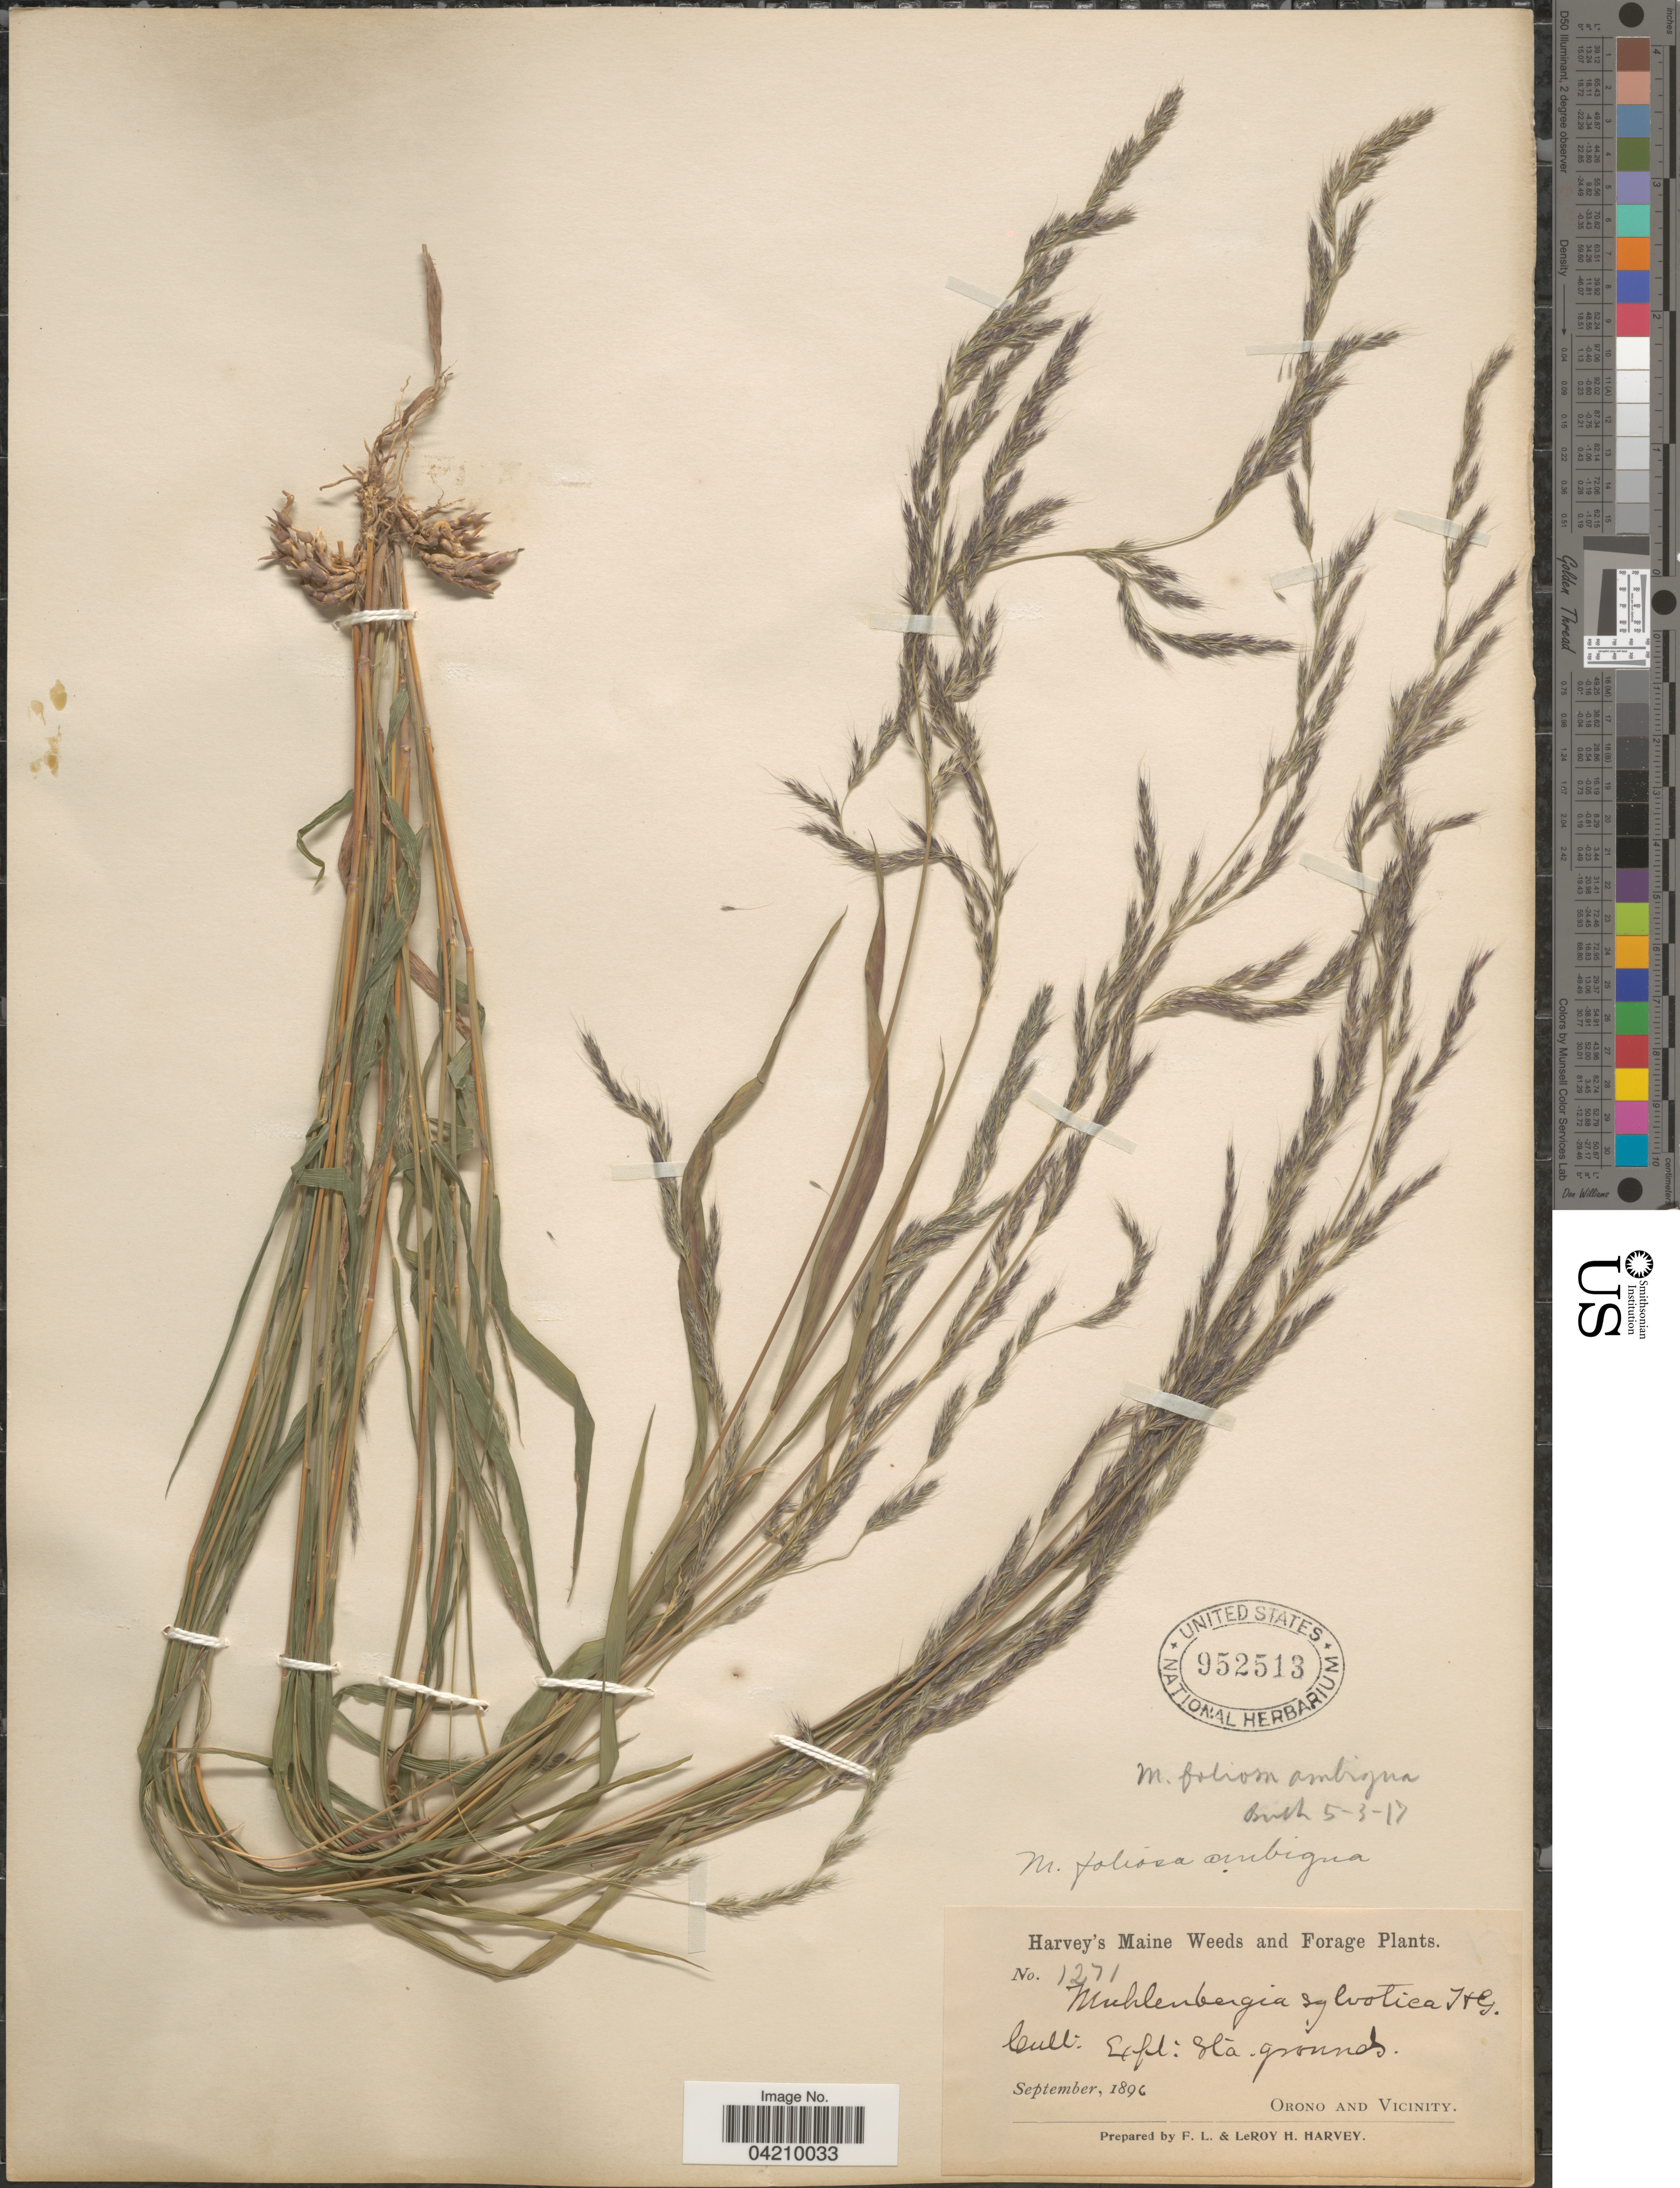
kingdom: Plantae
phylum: Tracheophyta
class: Liliopsida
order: Poales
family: Poaceae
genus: Muhlenbergia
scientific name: Muhlenbergia mexicana var. filiformis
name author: (Torr.) Scribn.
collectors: F. L. Harvey & L. H. Harvey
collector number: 1271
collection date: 1896-09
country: United States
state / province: Maine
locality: Expl. Sta. grounds. Orono and Vicinity.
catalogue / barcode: US 952513